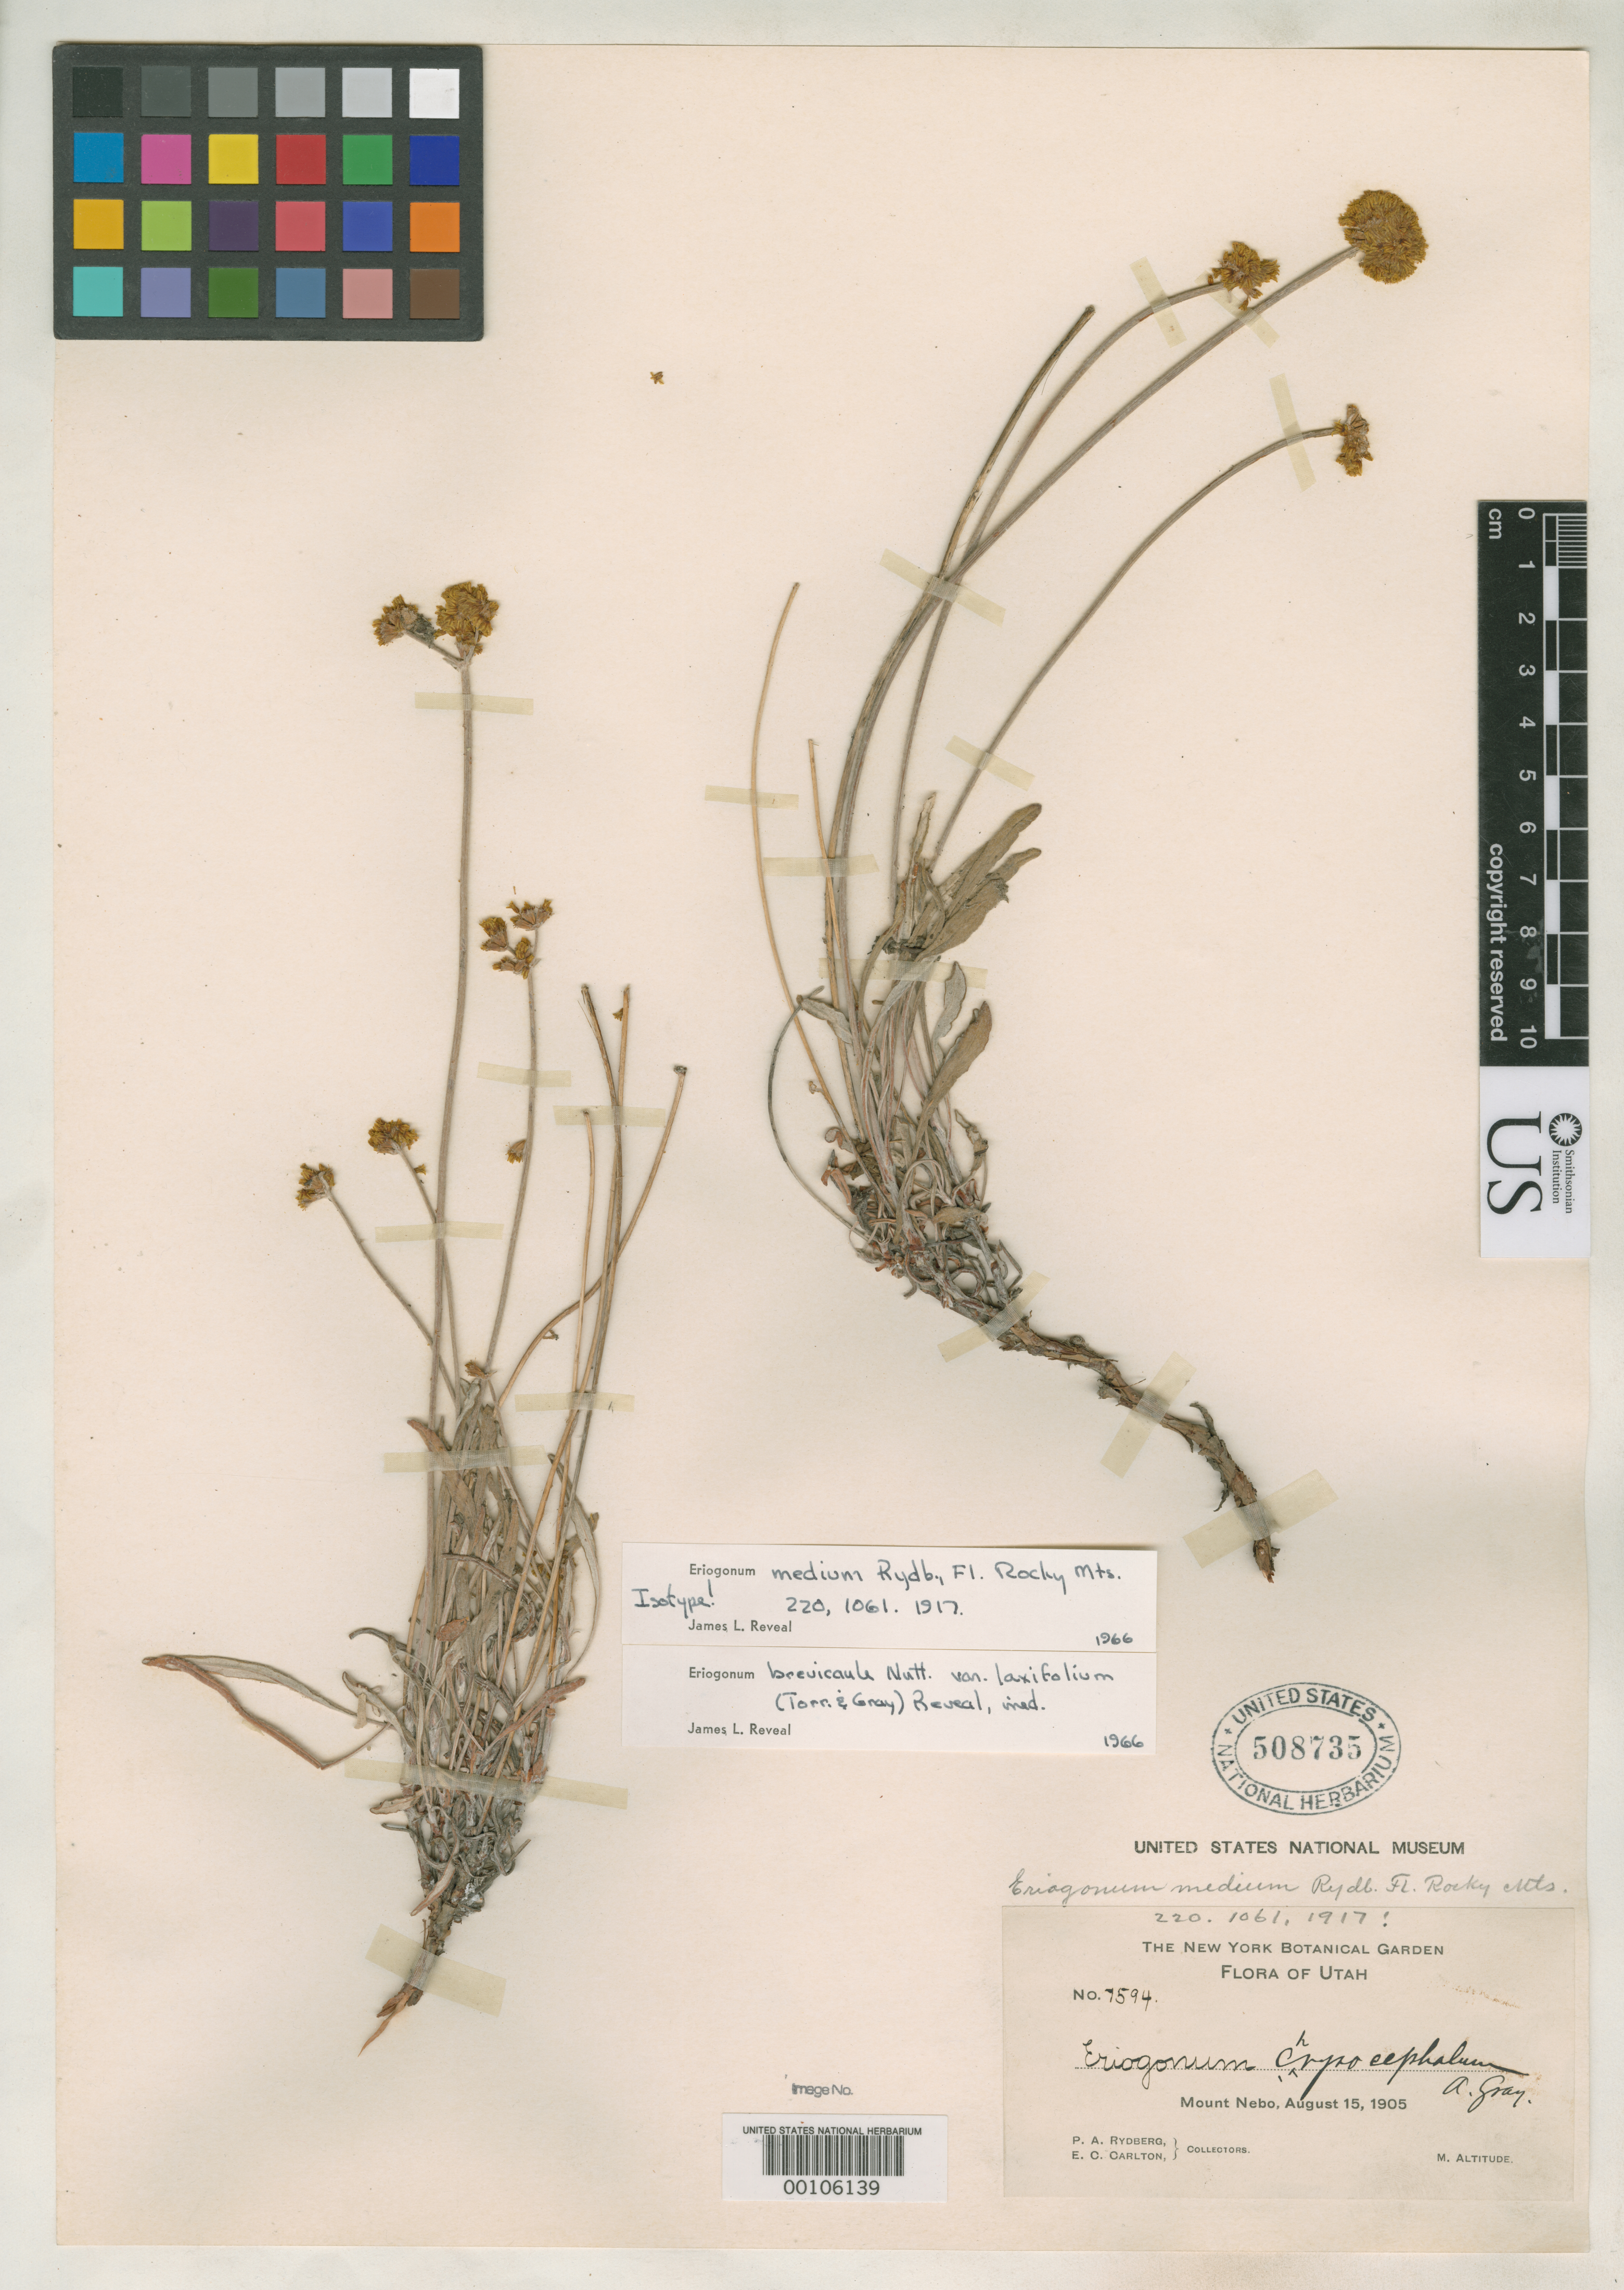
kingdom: Plantae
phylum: Tracheophyta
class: Magnoliopsida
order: Caryophyllales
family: Polygonaceae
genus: Eriogonum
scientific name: Eriogonum medium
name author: Rydb.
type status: Isotype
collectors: P. A. Rydberg & E. Carlton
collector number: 7594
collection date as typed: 15 Aug 1905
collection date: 1905-08-15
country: United States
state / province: Utah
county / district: Juab / Utah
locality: Mount Nebo.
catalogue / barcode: US 508735